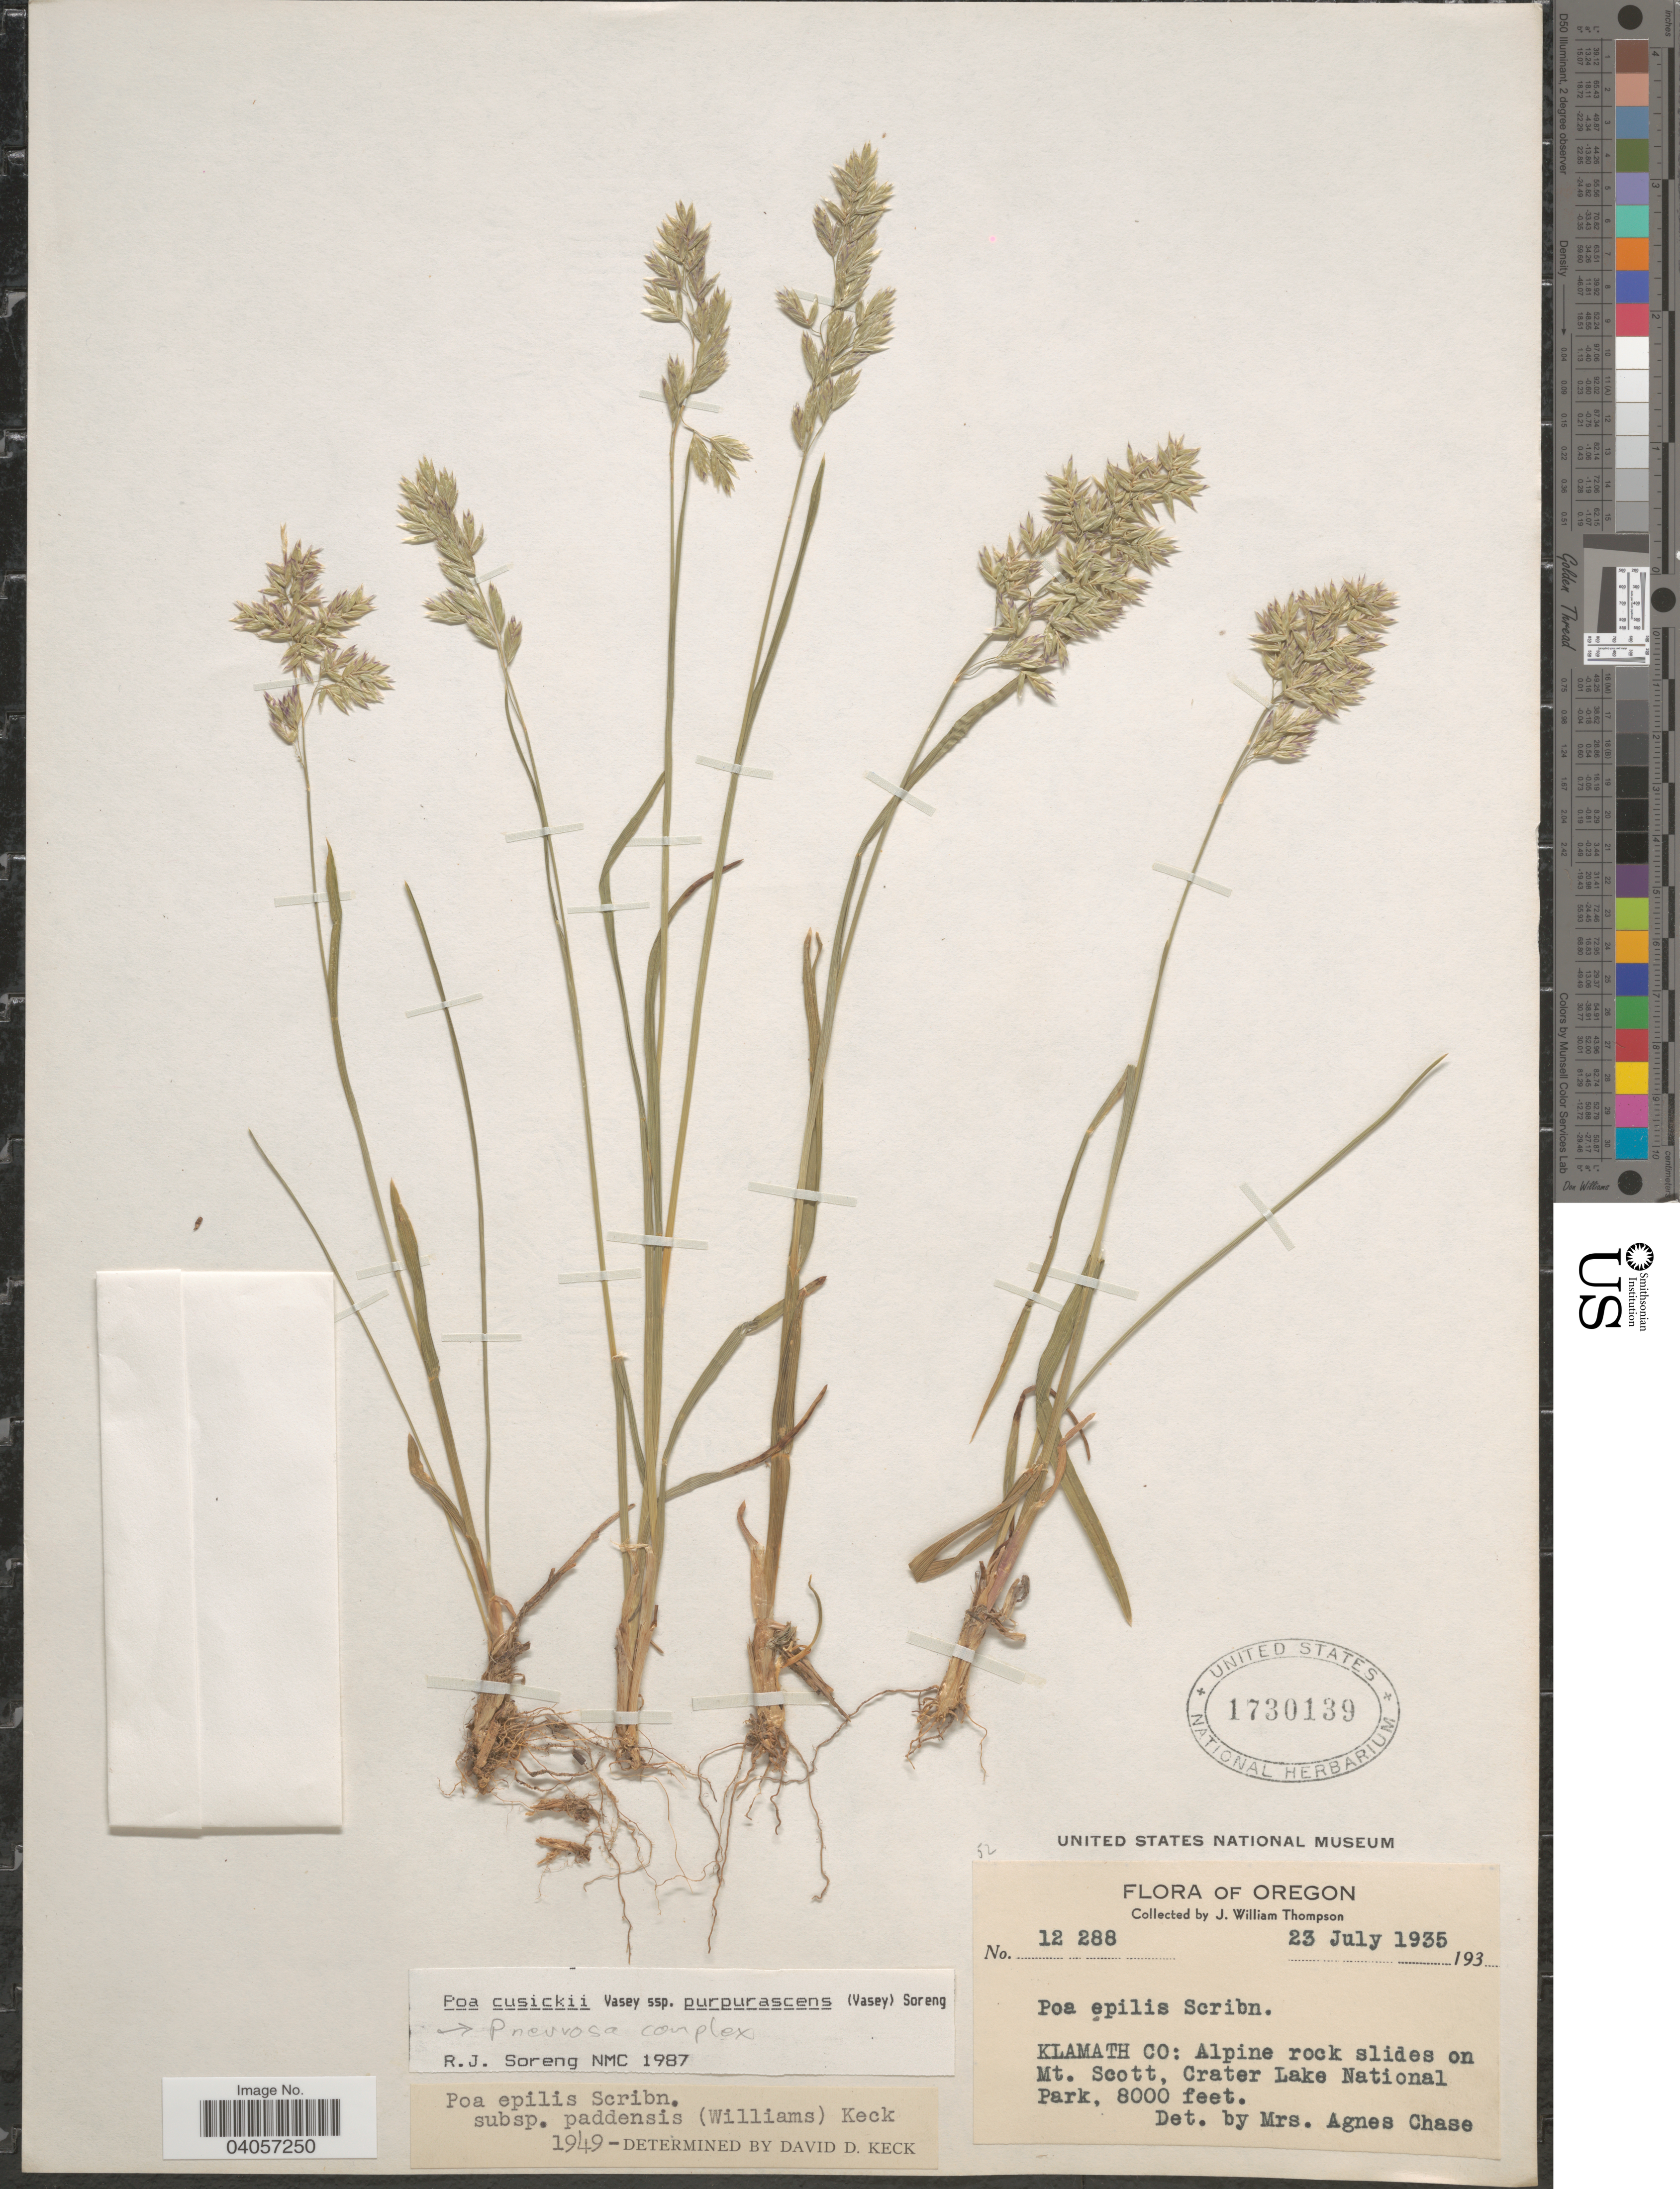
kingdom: Plantae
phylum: Tracheophyta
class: Liliopsida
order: Poales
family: Poaceae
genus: Poa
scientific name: Poa cusickii subsp. purpurascens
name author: (Vasey) Soreng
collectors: J. W. Thompson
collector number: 12288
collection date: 1935-07-23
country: United States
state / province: Oregon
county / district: Klamath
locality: Klamath Co: Alpine rock slides on Mt. Scott, Crater Lake National Park.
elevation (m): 2438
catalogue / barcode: US 1730139